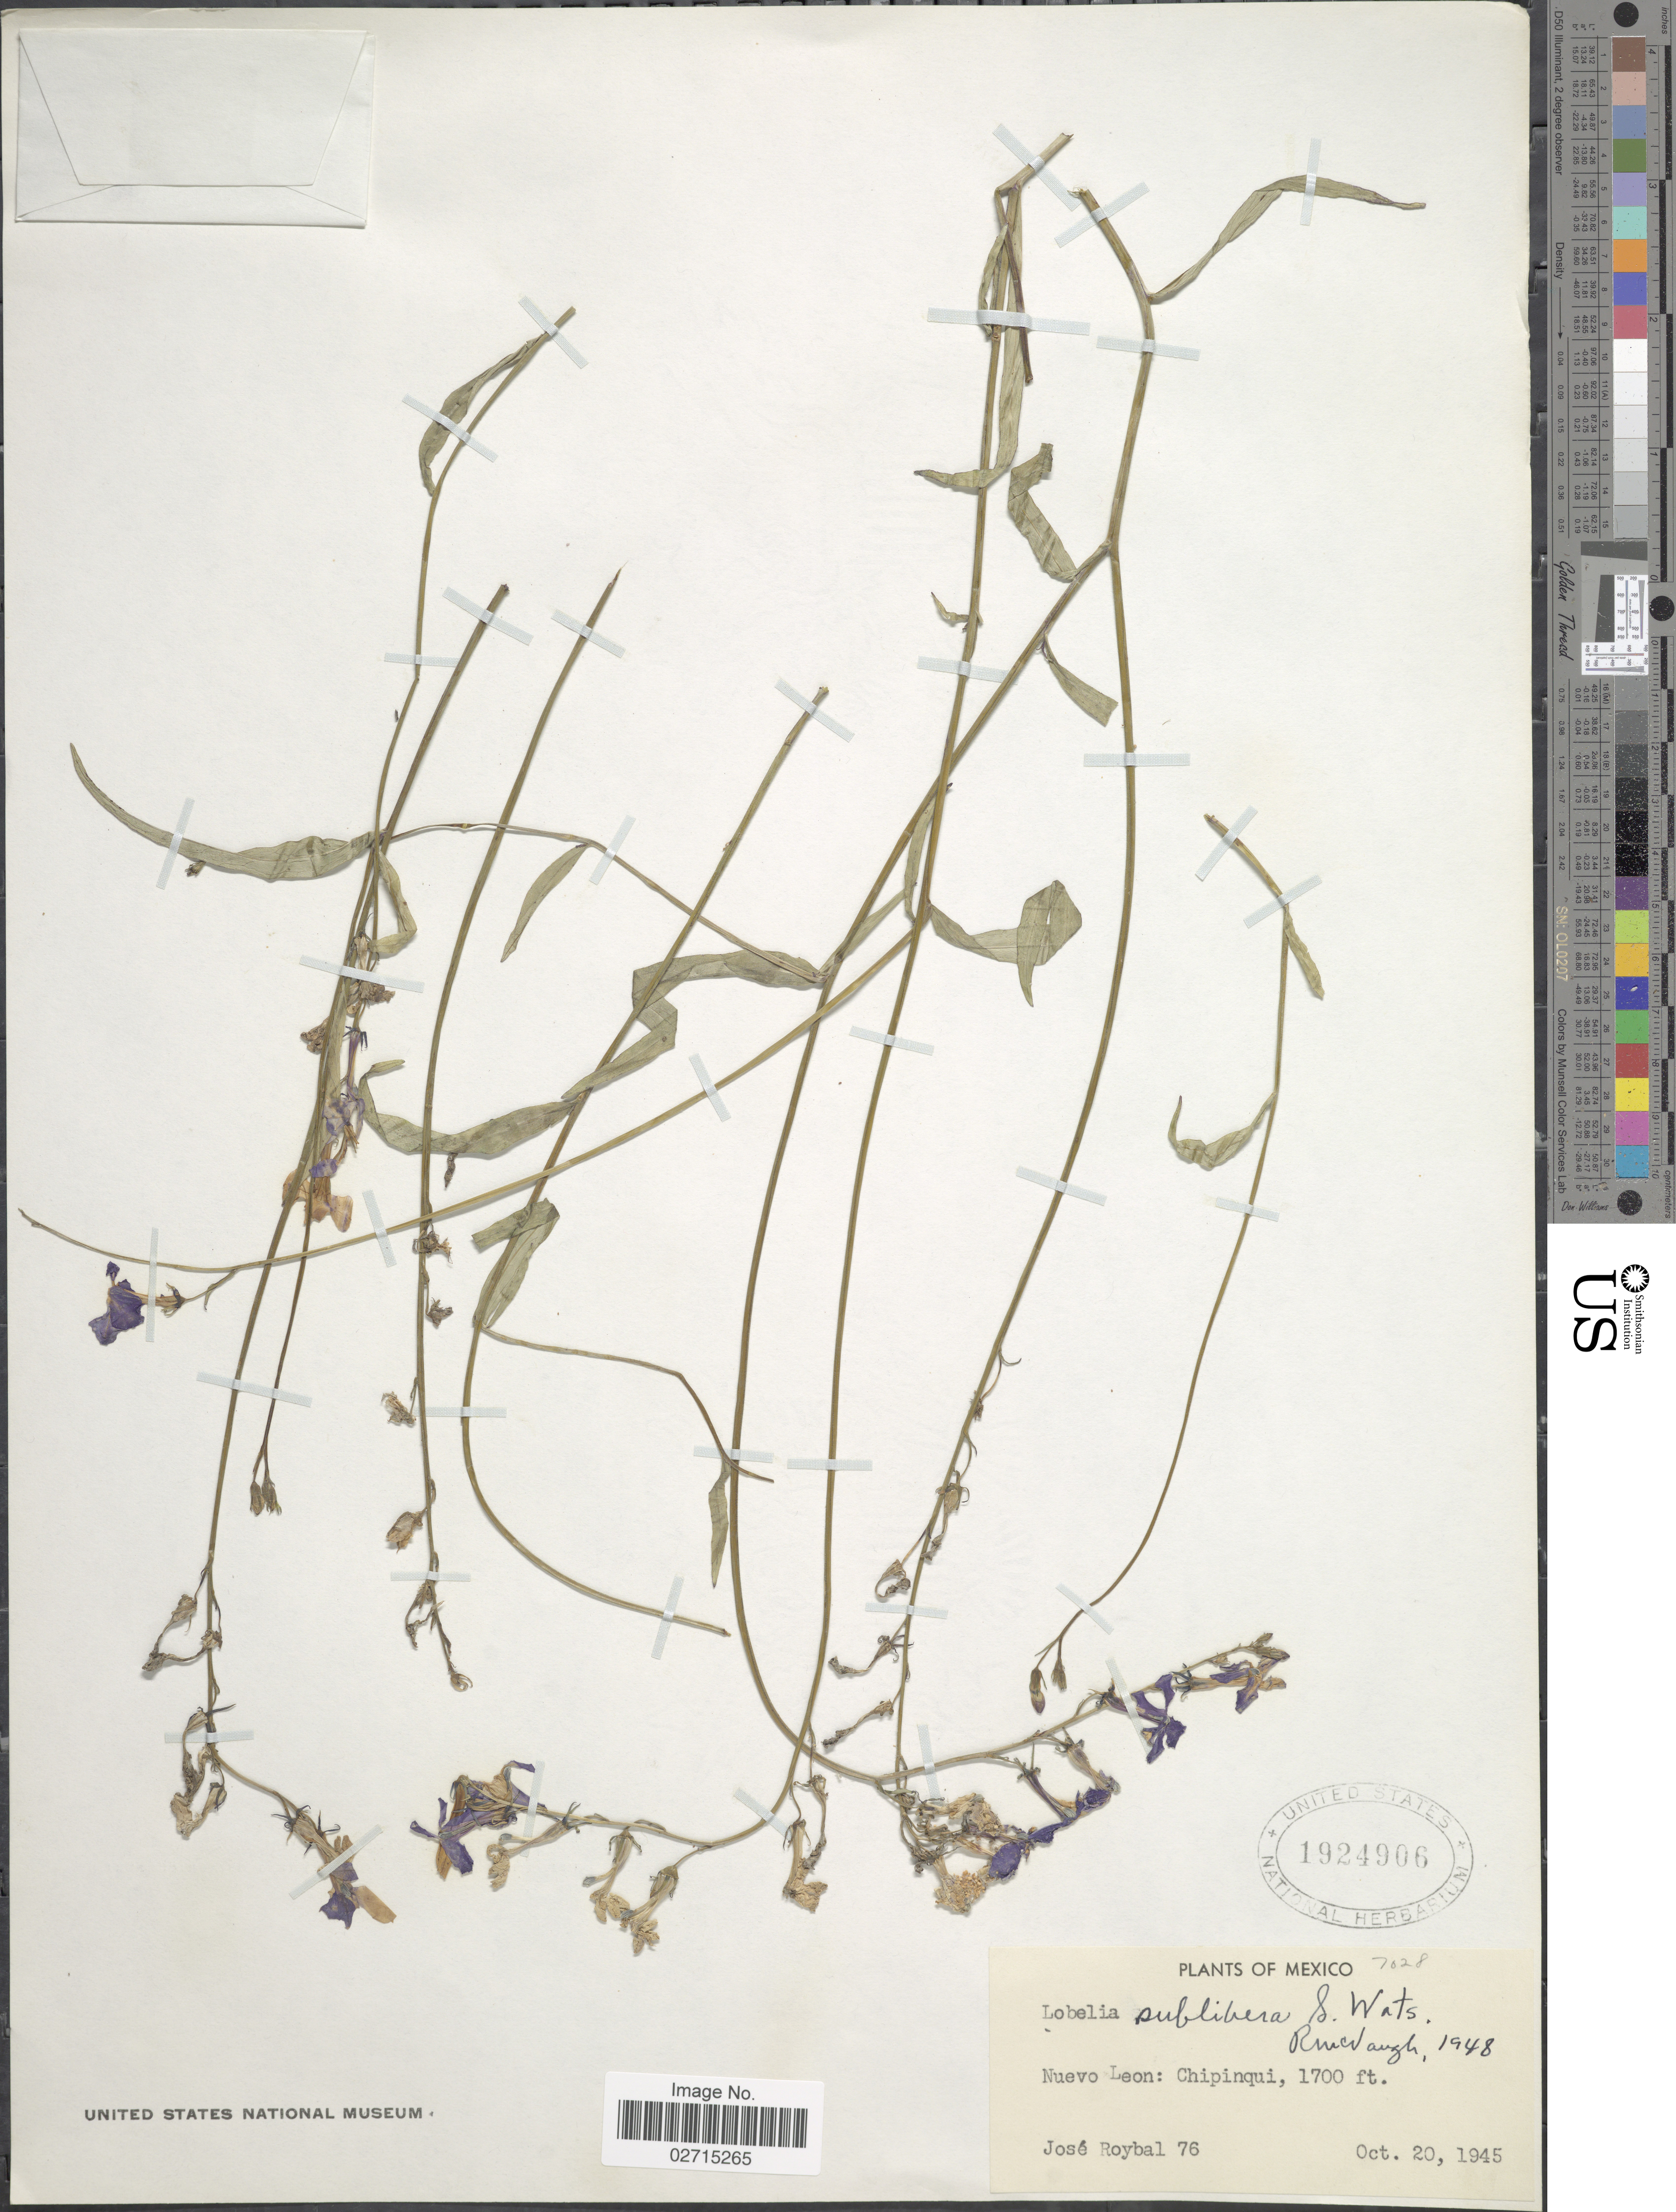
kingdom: Plantae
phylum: Tracheophyta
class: Magnoliopsida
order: Asterales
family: Campanulaceae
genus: Lobelia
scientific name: Lobelia sublibera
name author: S. Watson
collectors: J. Roybal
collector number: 76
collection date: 1945-10-20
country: Mexico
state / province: Nuevo León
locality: Chipinqui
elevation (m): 518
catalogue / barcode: US 1924906